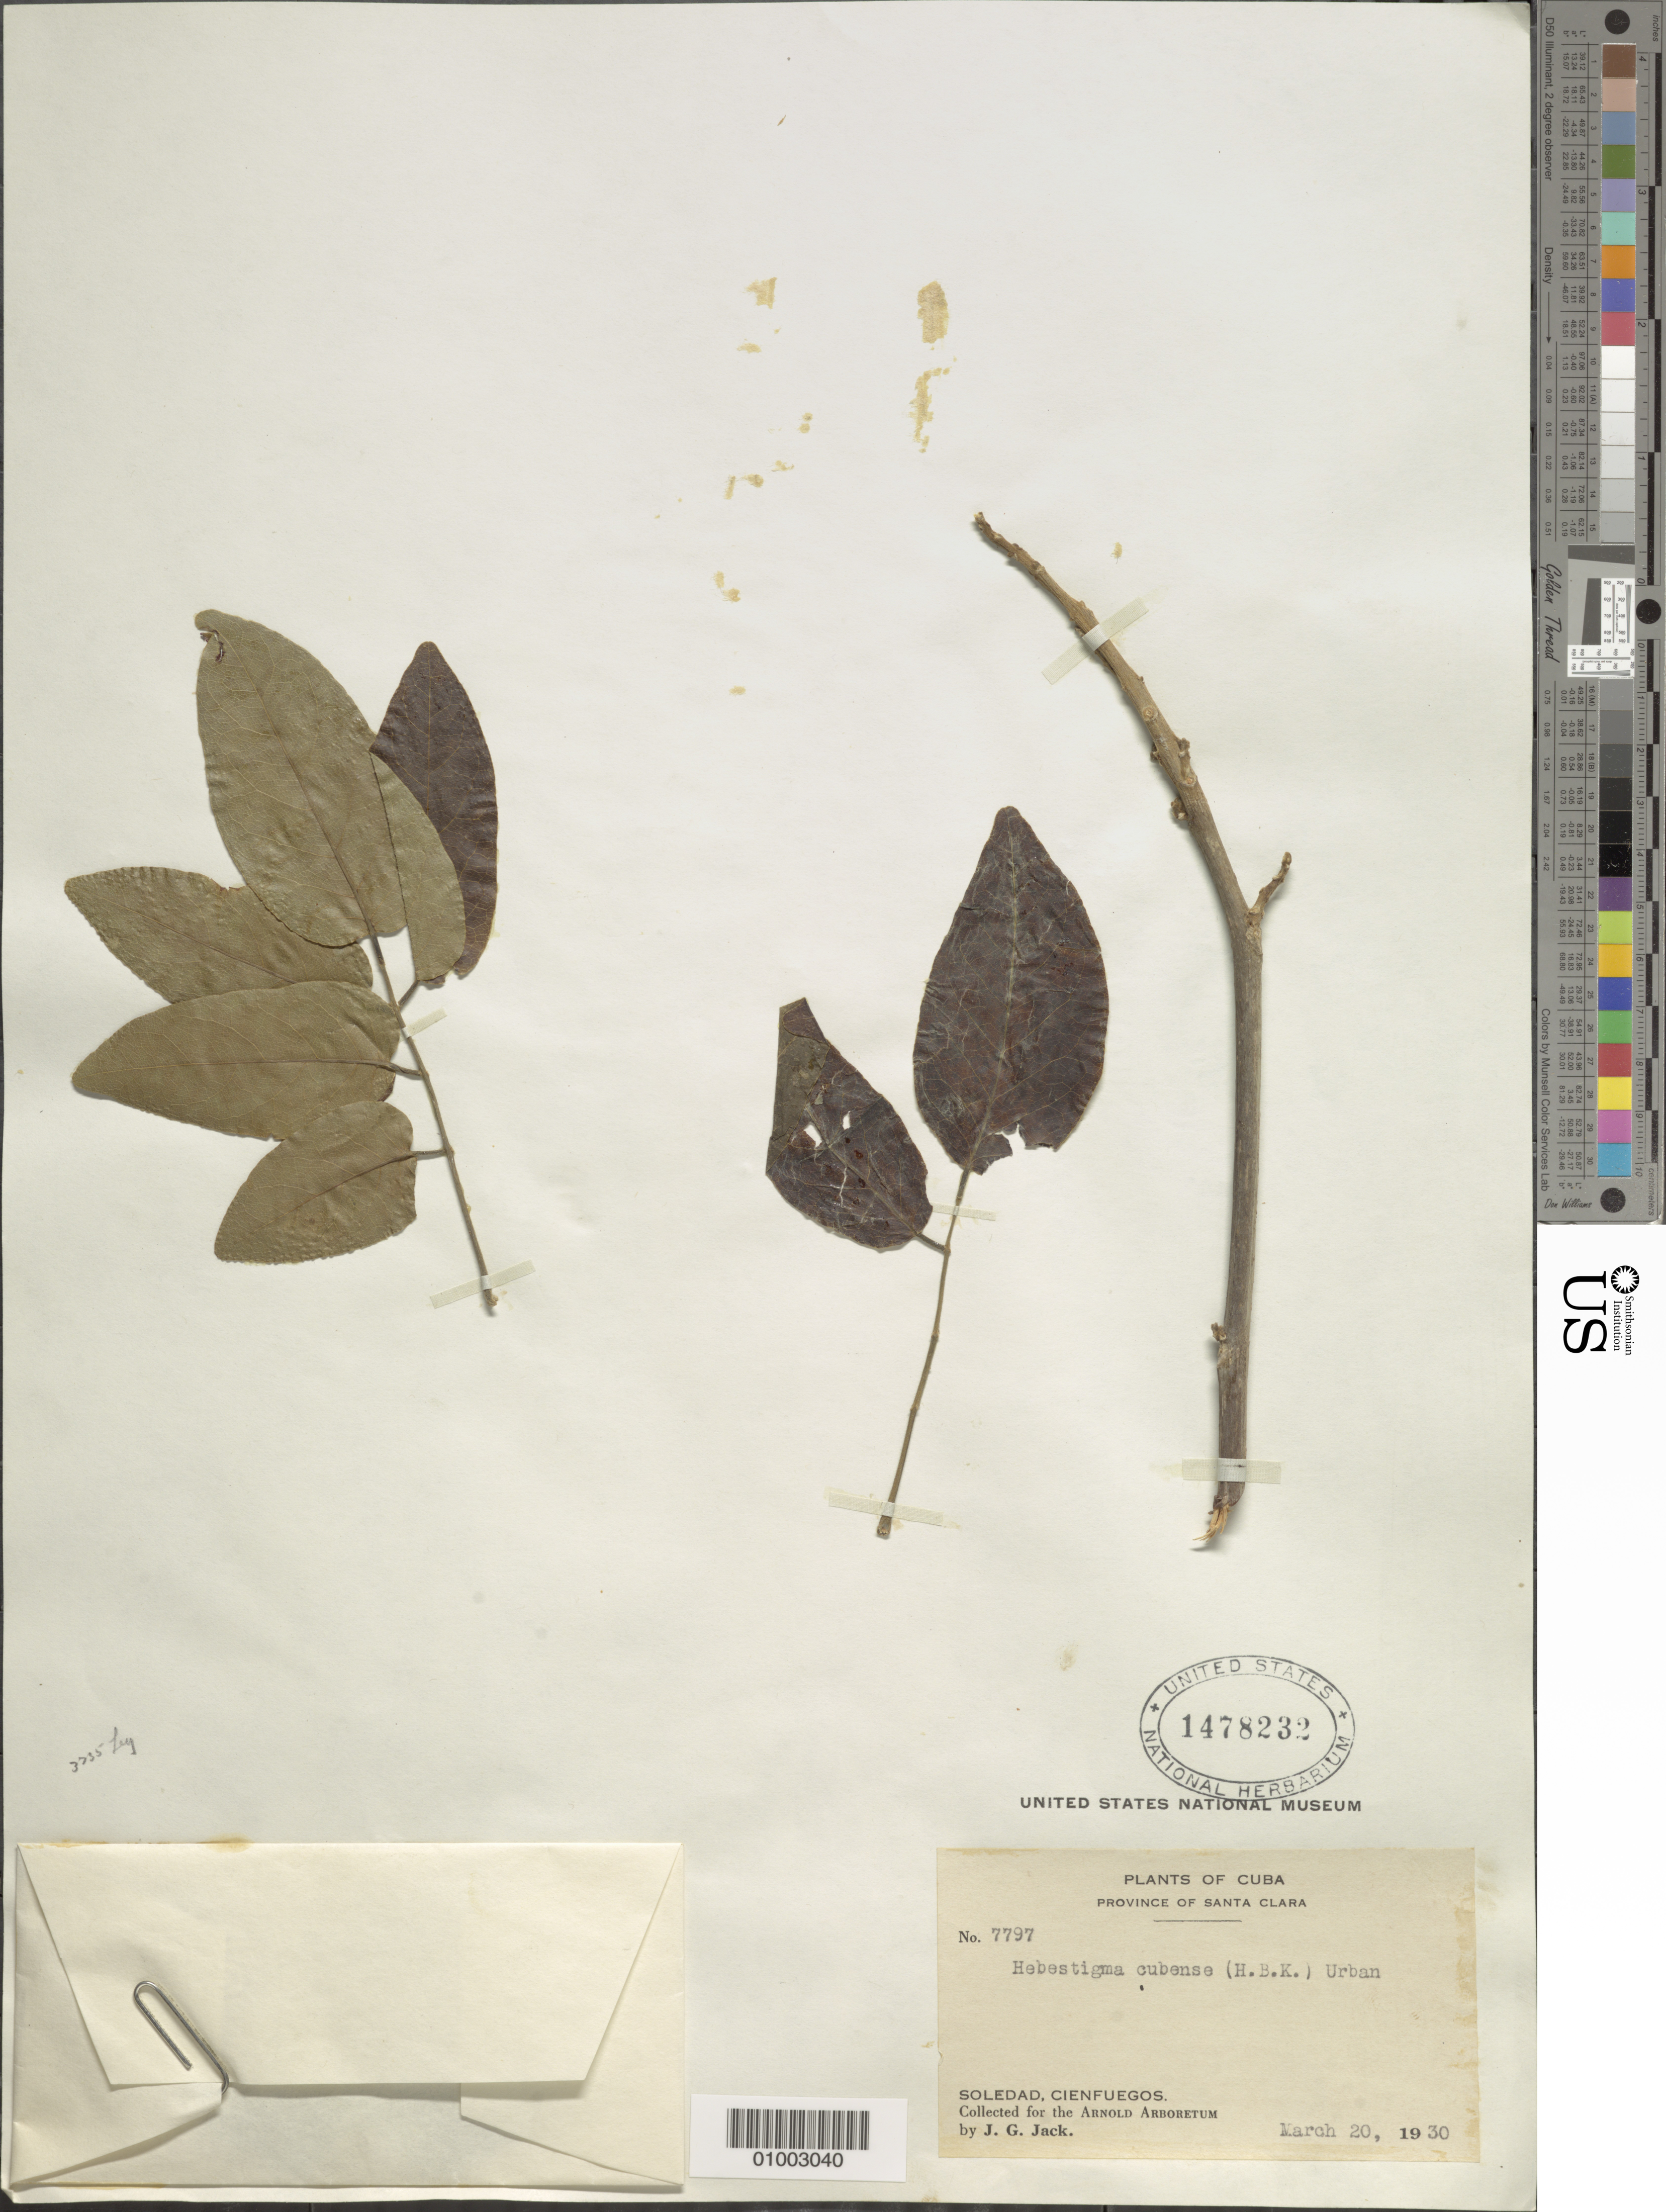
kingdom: Plantae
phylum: Tracheophyta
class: Magnoliopsida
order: Fabales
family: Fabaceae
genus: Hebestigma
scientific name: Hebestigma cubense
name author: (Kunth) Urb.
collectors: J. G. Jack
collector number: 7797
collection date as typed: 20 Mar 1930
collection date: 1930-03-20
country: Cuba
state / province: Cienfuegos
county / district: Santa Clara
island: Cuba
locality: Soledad, Cienfuegos, Province of Santa Clara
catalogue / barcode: US 1478232